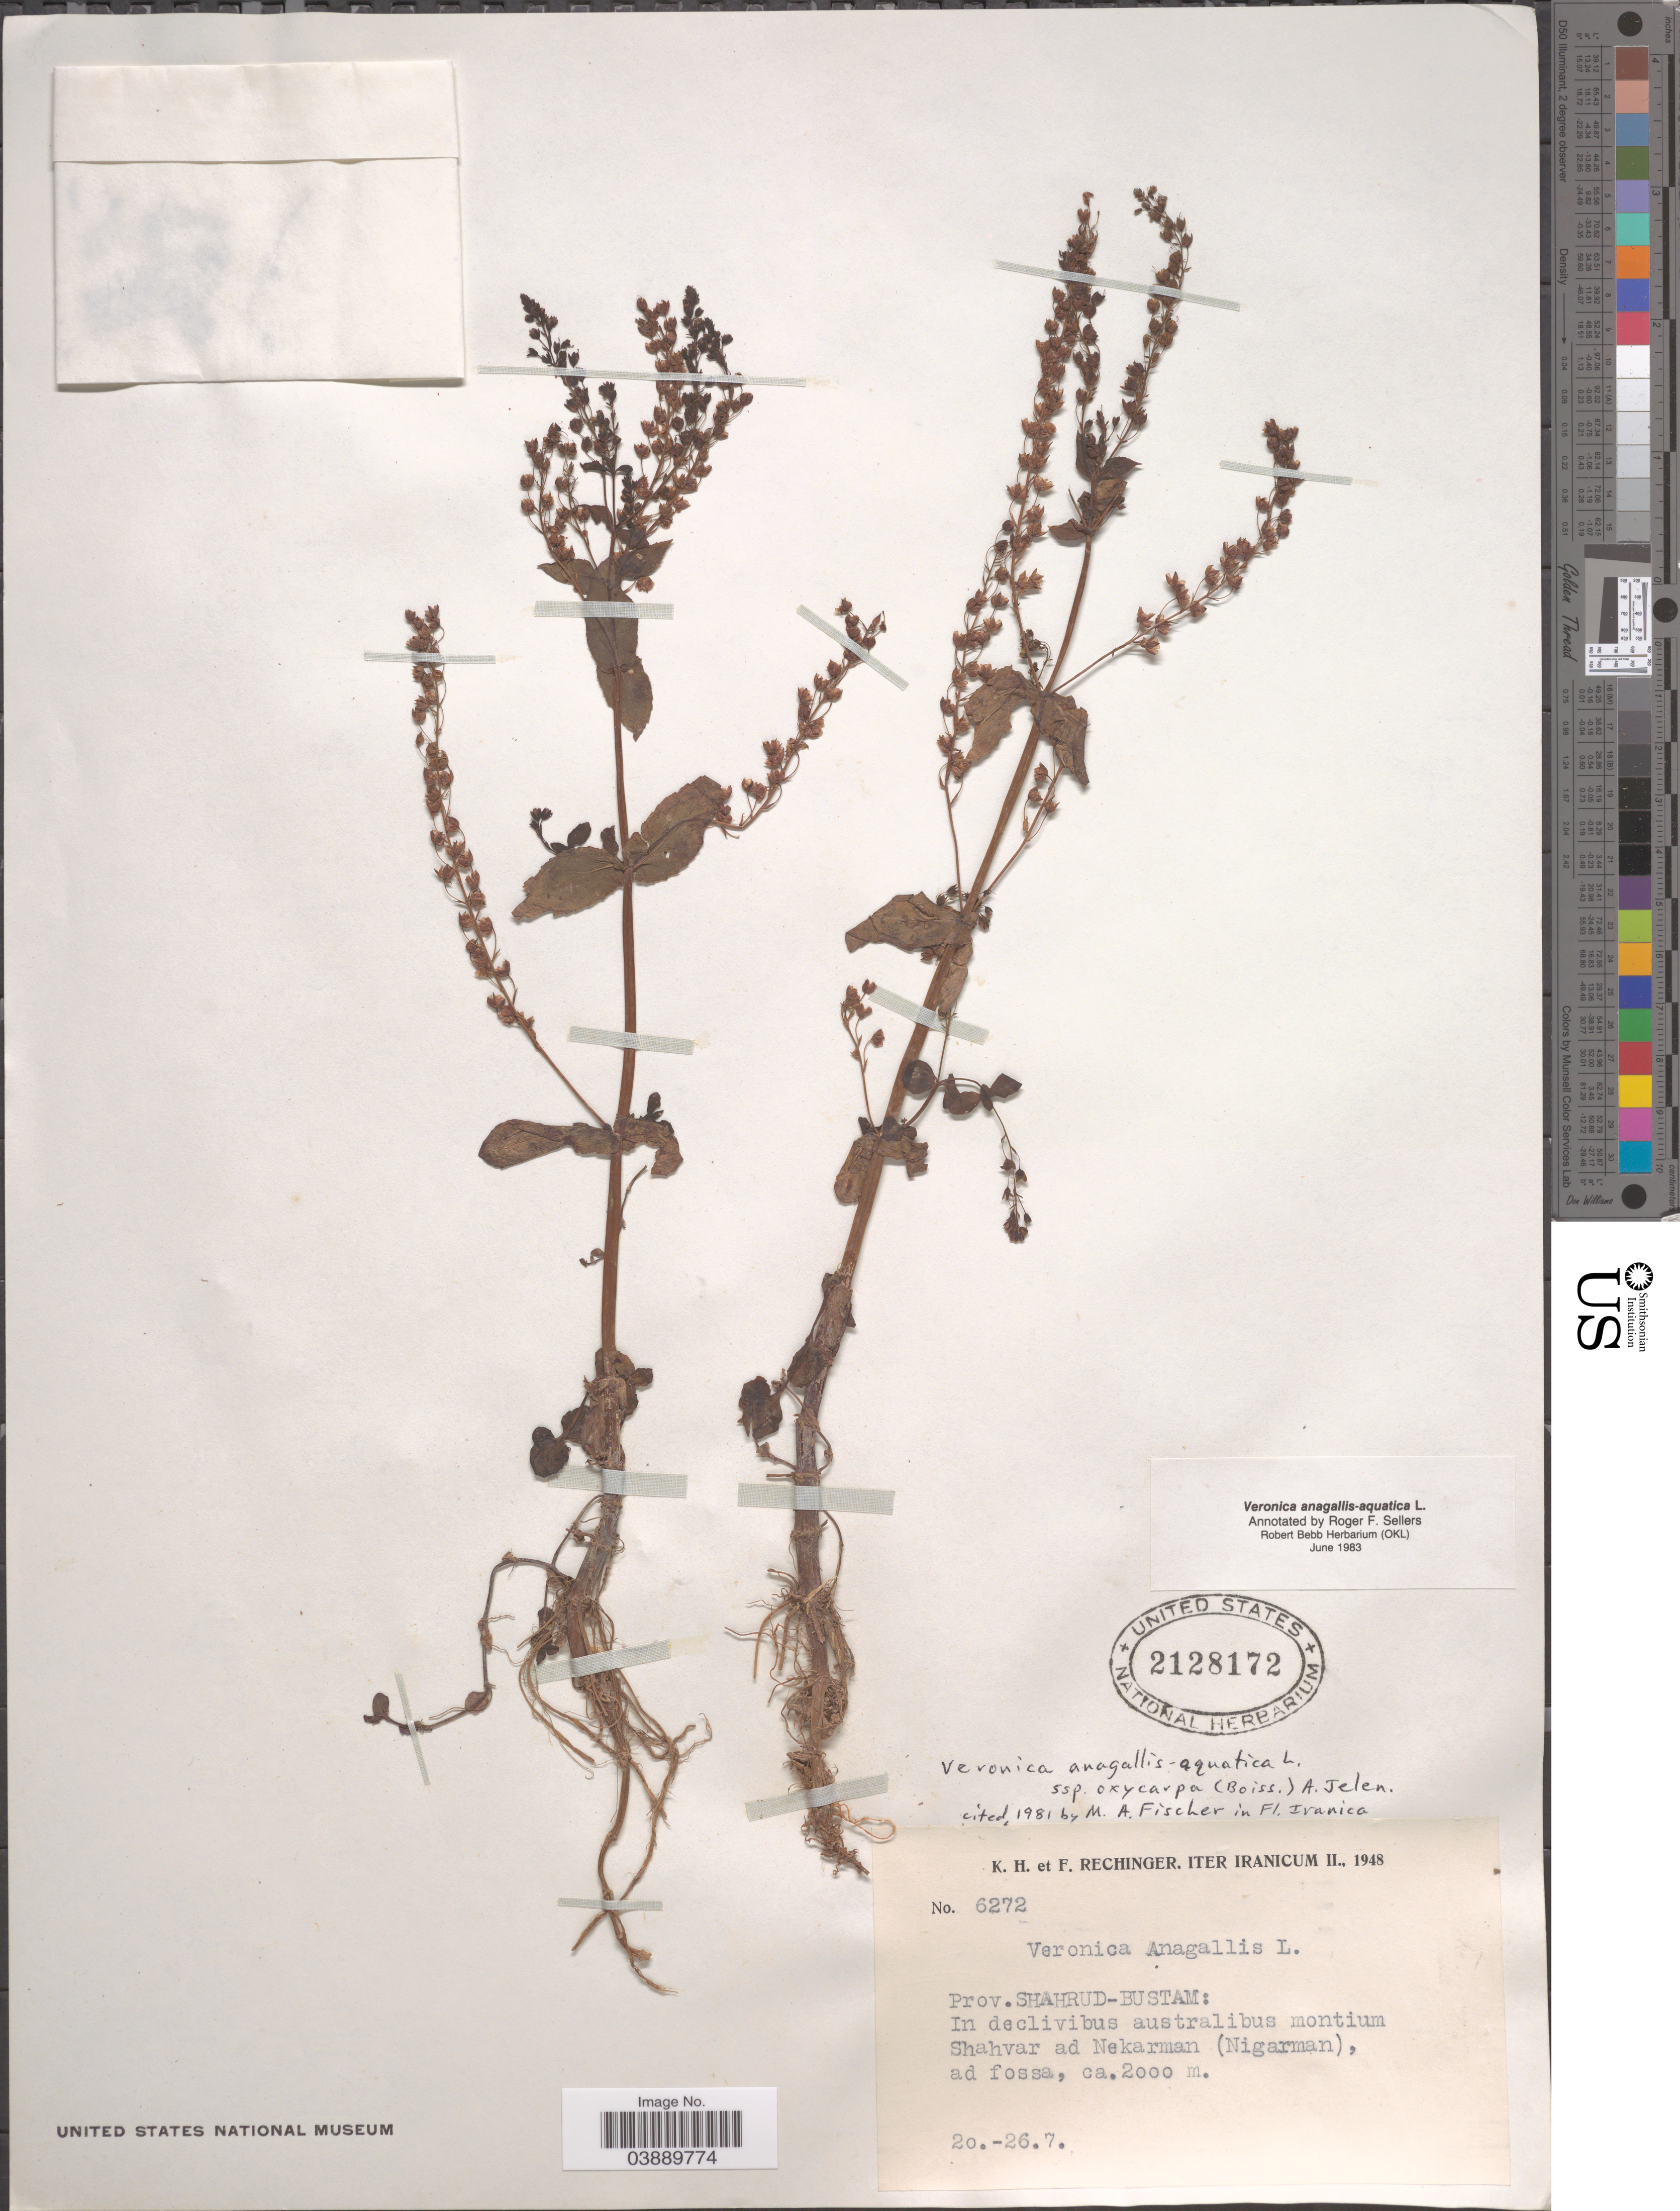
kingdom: Plantae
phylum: Tracheophyta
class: Magnoliopsida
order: Lamiales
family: Plantaginaceae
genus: Veronica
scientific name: Veronica anagallis-aquatica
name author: L.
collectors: K. H. Rechinger & F. Rechinger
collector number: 6272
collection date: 1948-07-20/1948-07-26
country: Iran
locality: Iter Iranicum. Prov. Shahrud-Bustam: In declivibus australibus montium Shahvar ad Nekarman (Nigarman).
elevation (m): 2000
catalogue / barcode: US 2128172